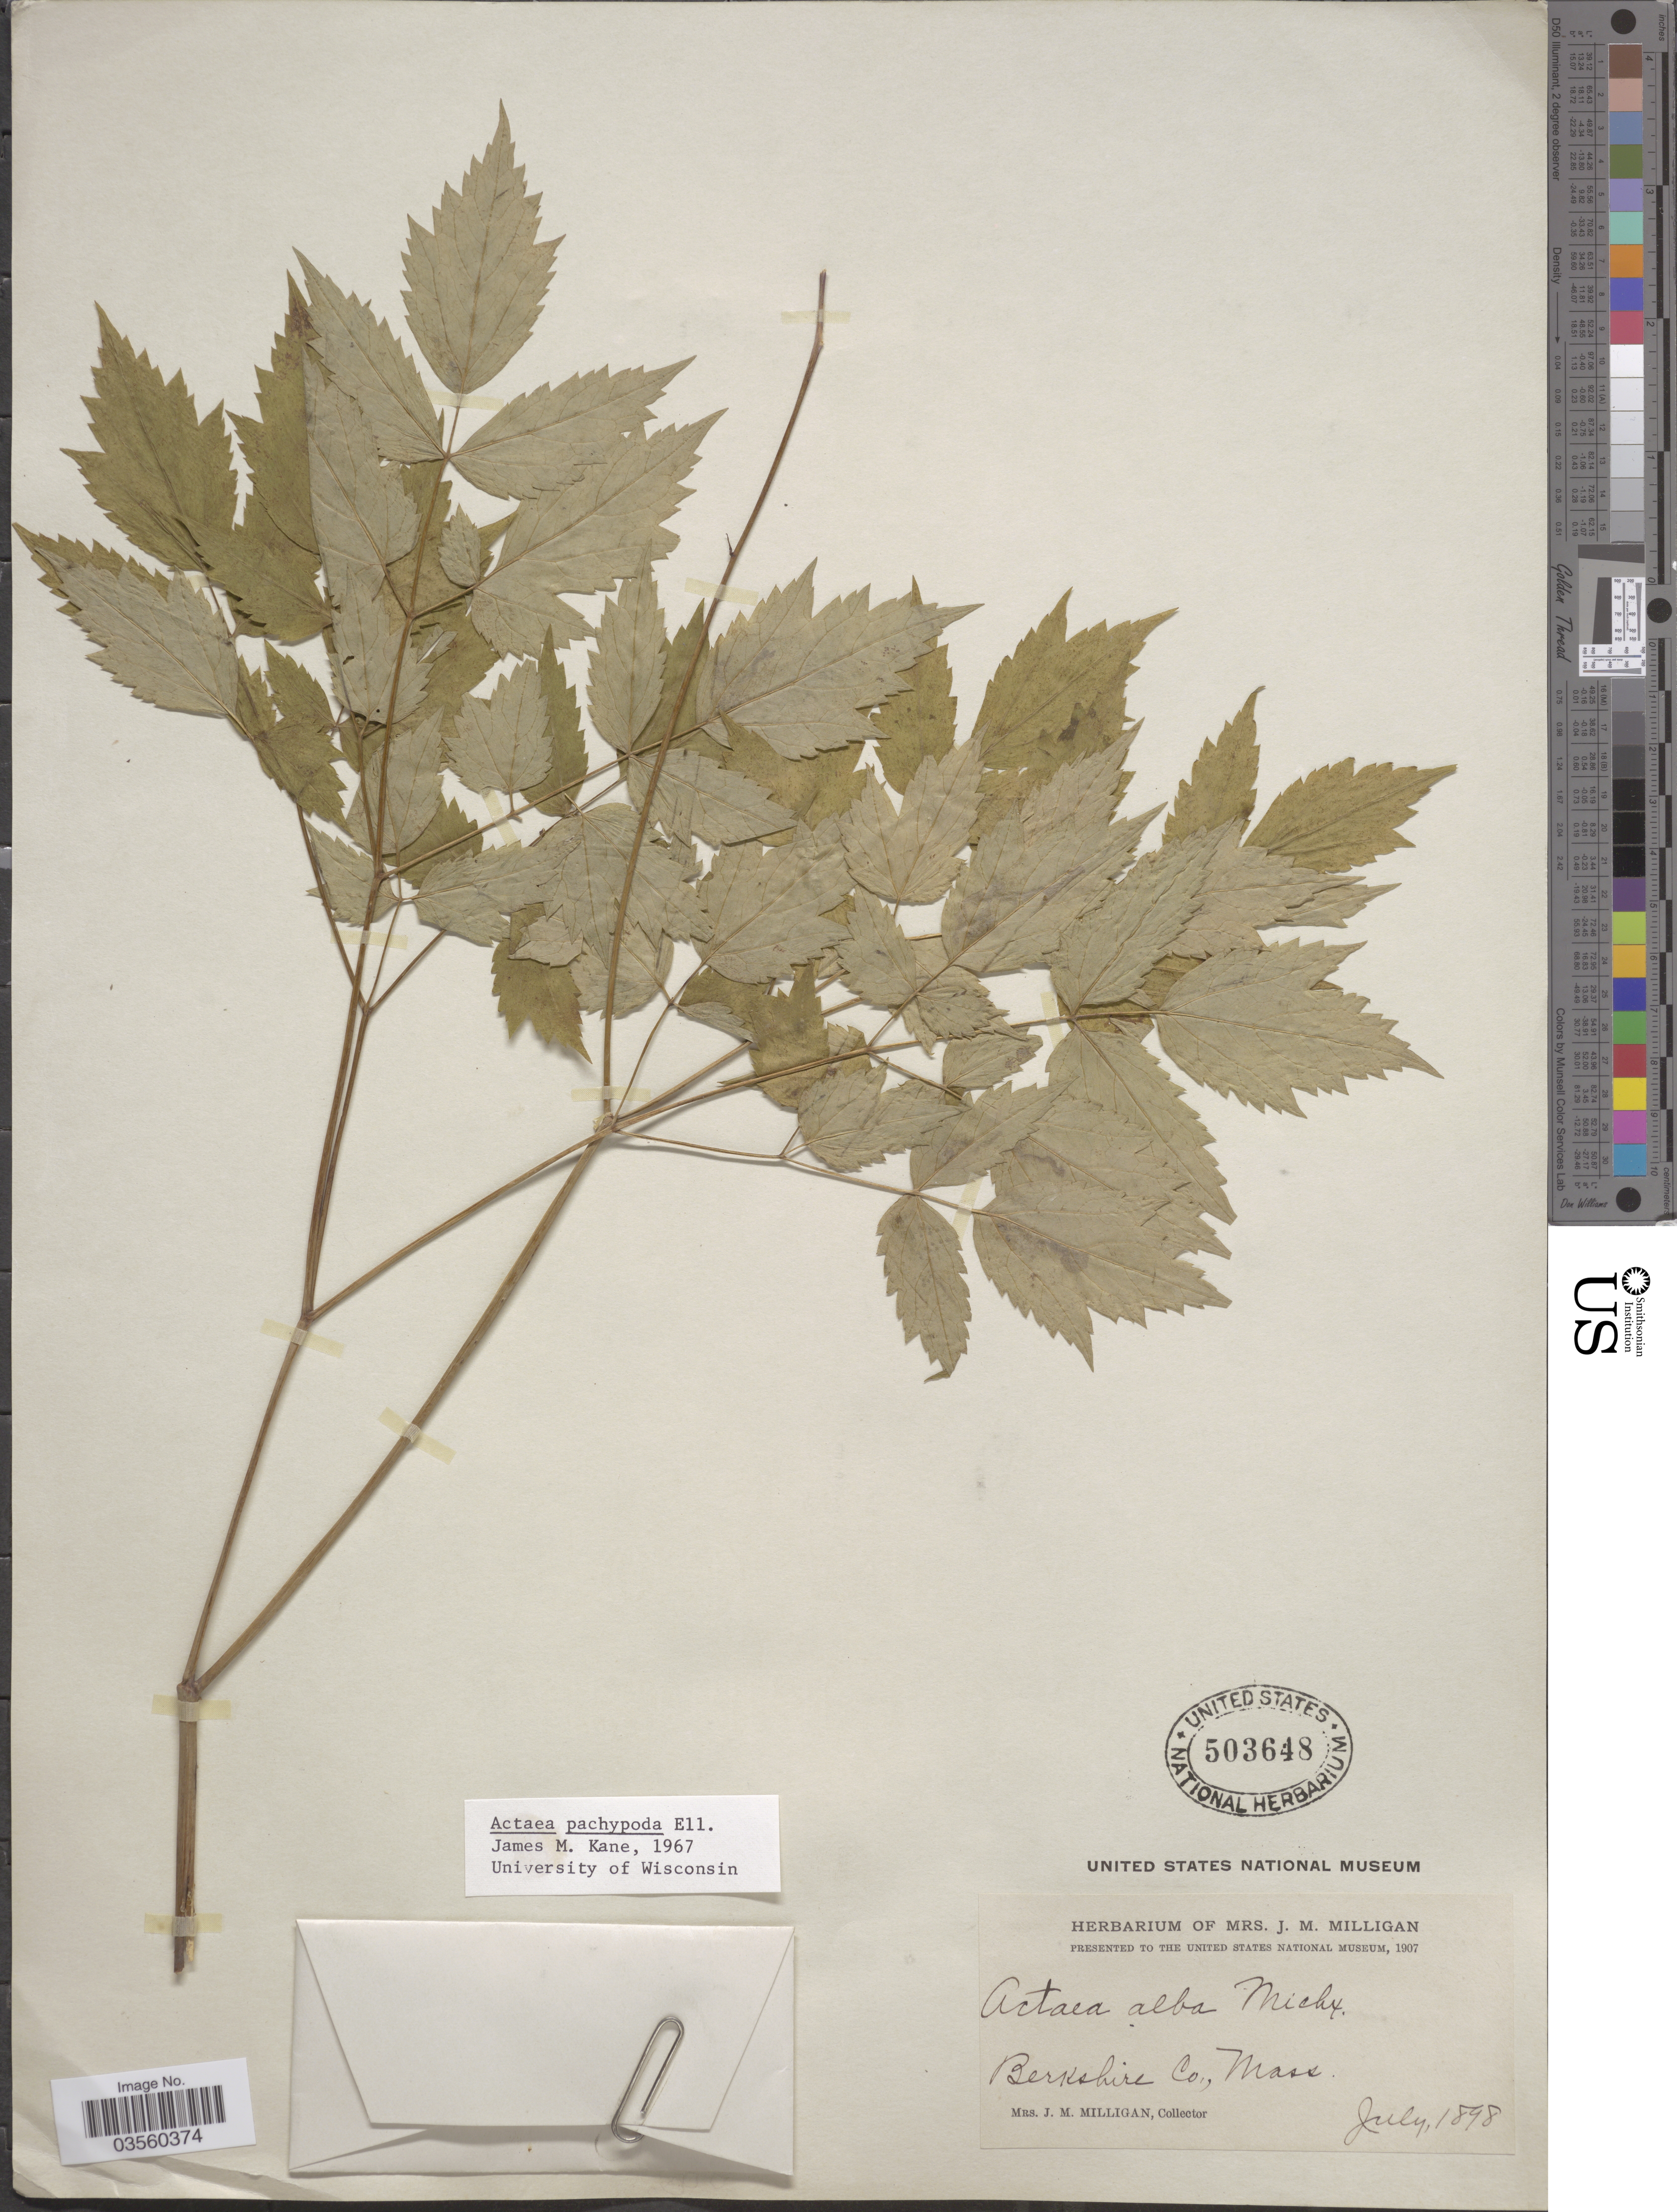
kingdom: Plantae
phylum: Tracheophyta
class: Magnoliopsida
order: Ranunculales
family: Ranunculaceae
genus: Actaea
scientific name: Actaea pachypoda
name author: Elliott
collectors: J. Milligan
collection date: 1898-07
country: United States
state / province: Massachusetts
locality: Berkshire Co.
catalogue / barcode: US 503648